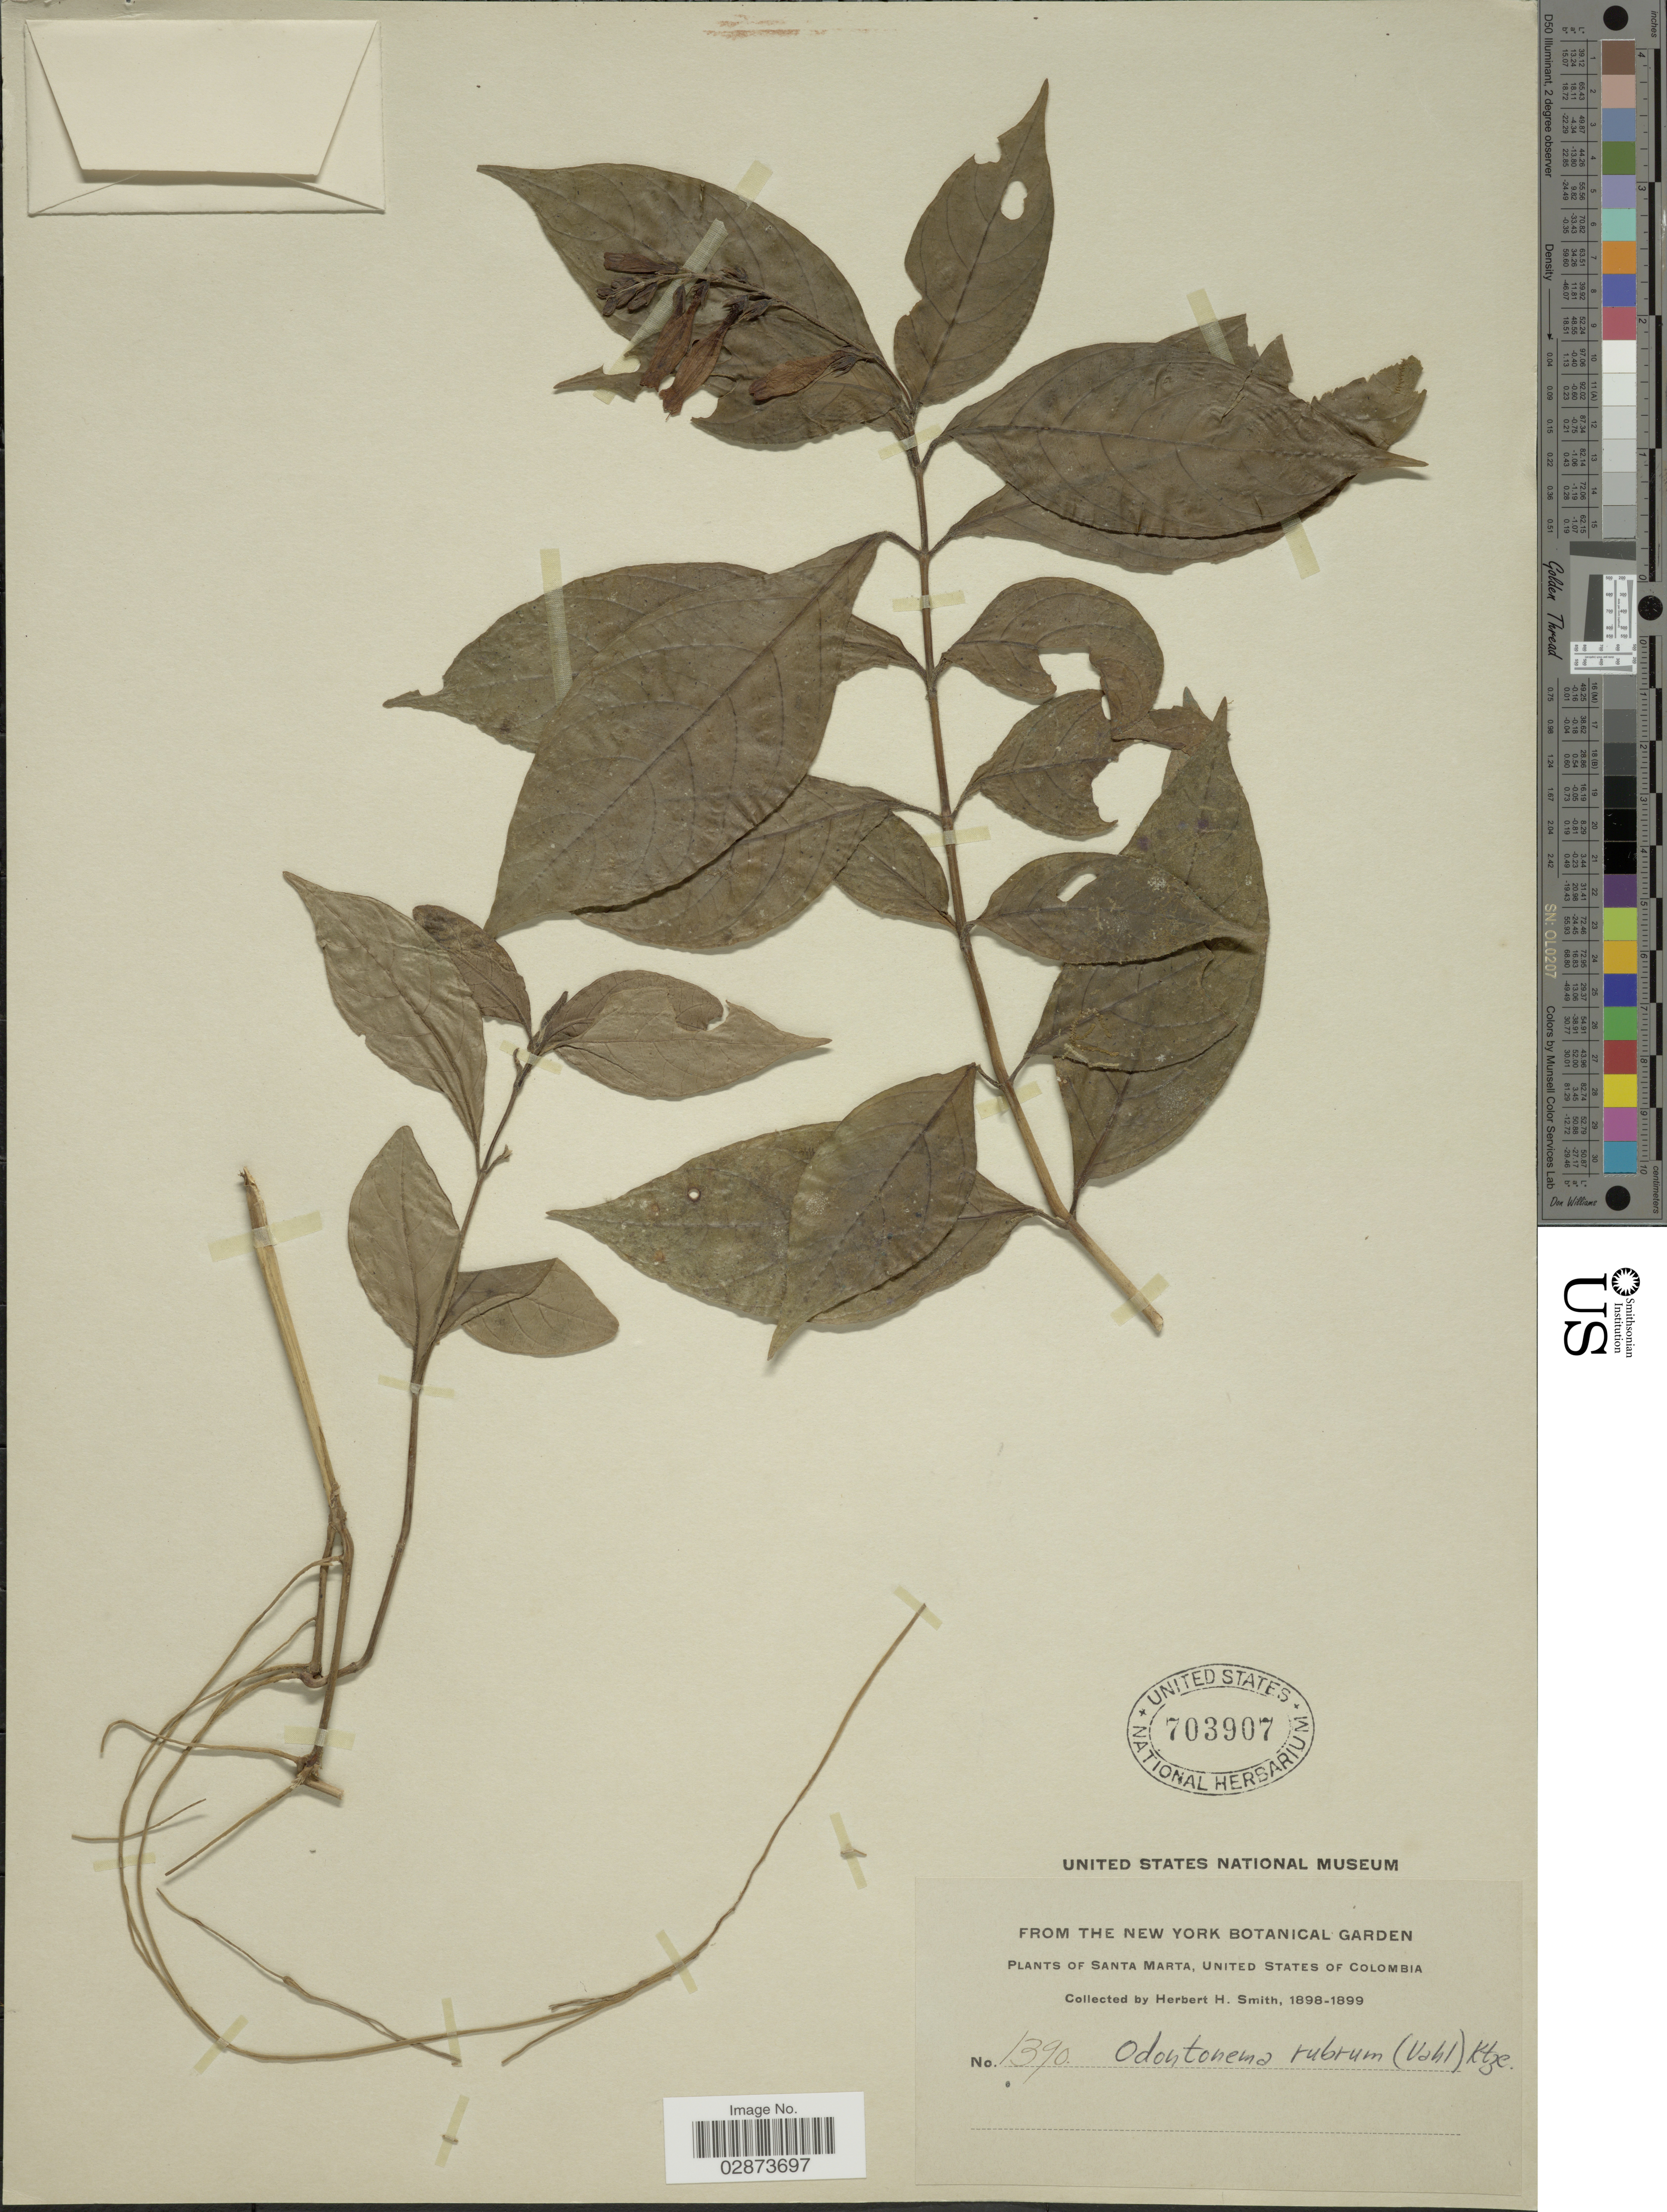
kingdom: Plantae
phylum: Tracheophyta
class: Magnoliopsida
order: Lamiales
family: Acanthaceae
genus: Odontonema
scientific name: Odontonema fuchsioides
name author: (Nees) Kuntze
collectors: Herbert H. Smith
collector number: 1390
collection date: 1898/1899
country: Colombia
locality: Santa Marta, United States of Colombia.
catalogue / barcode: US 703907